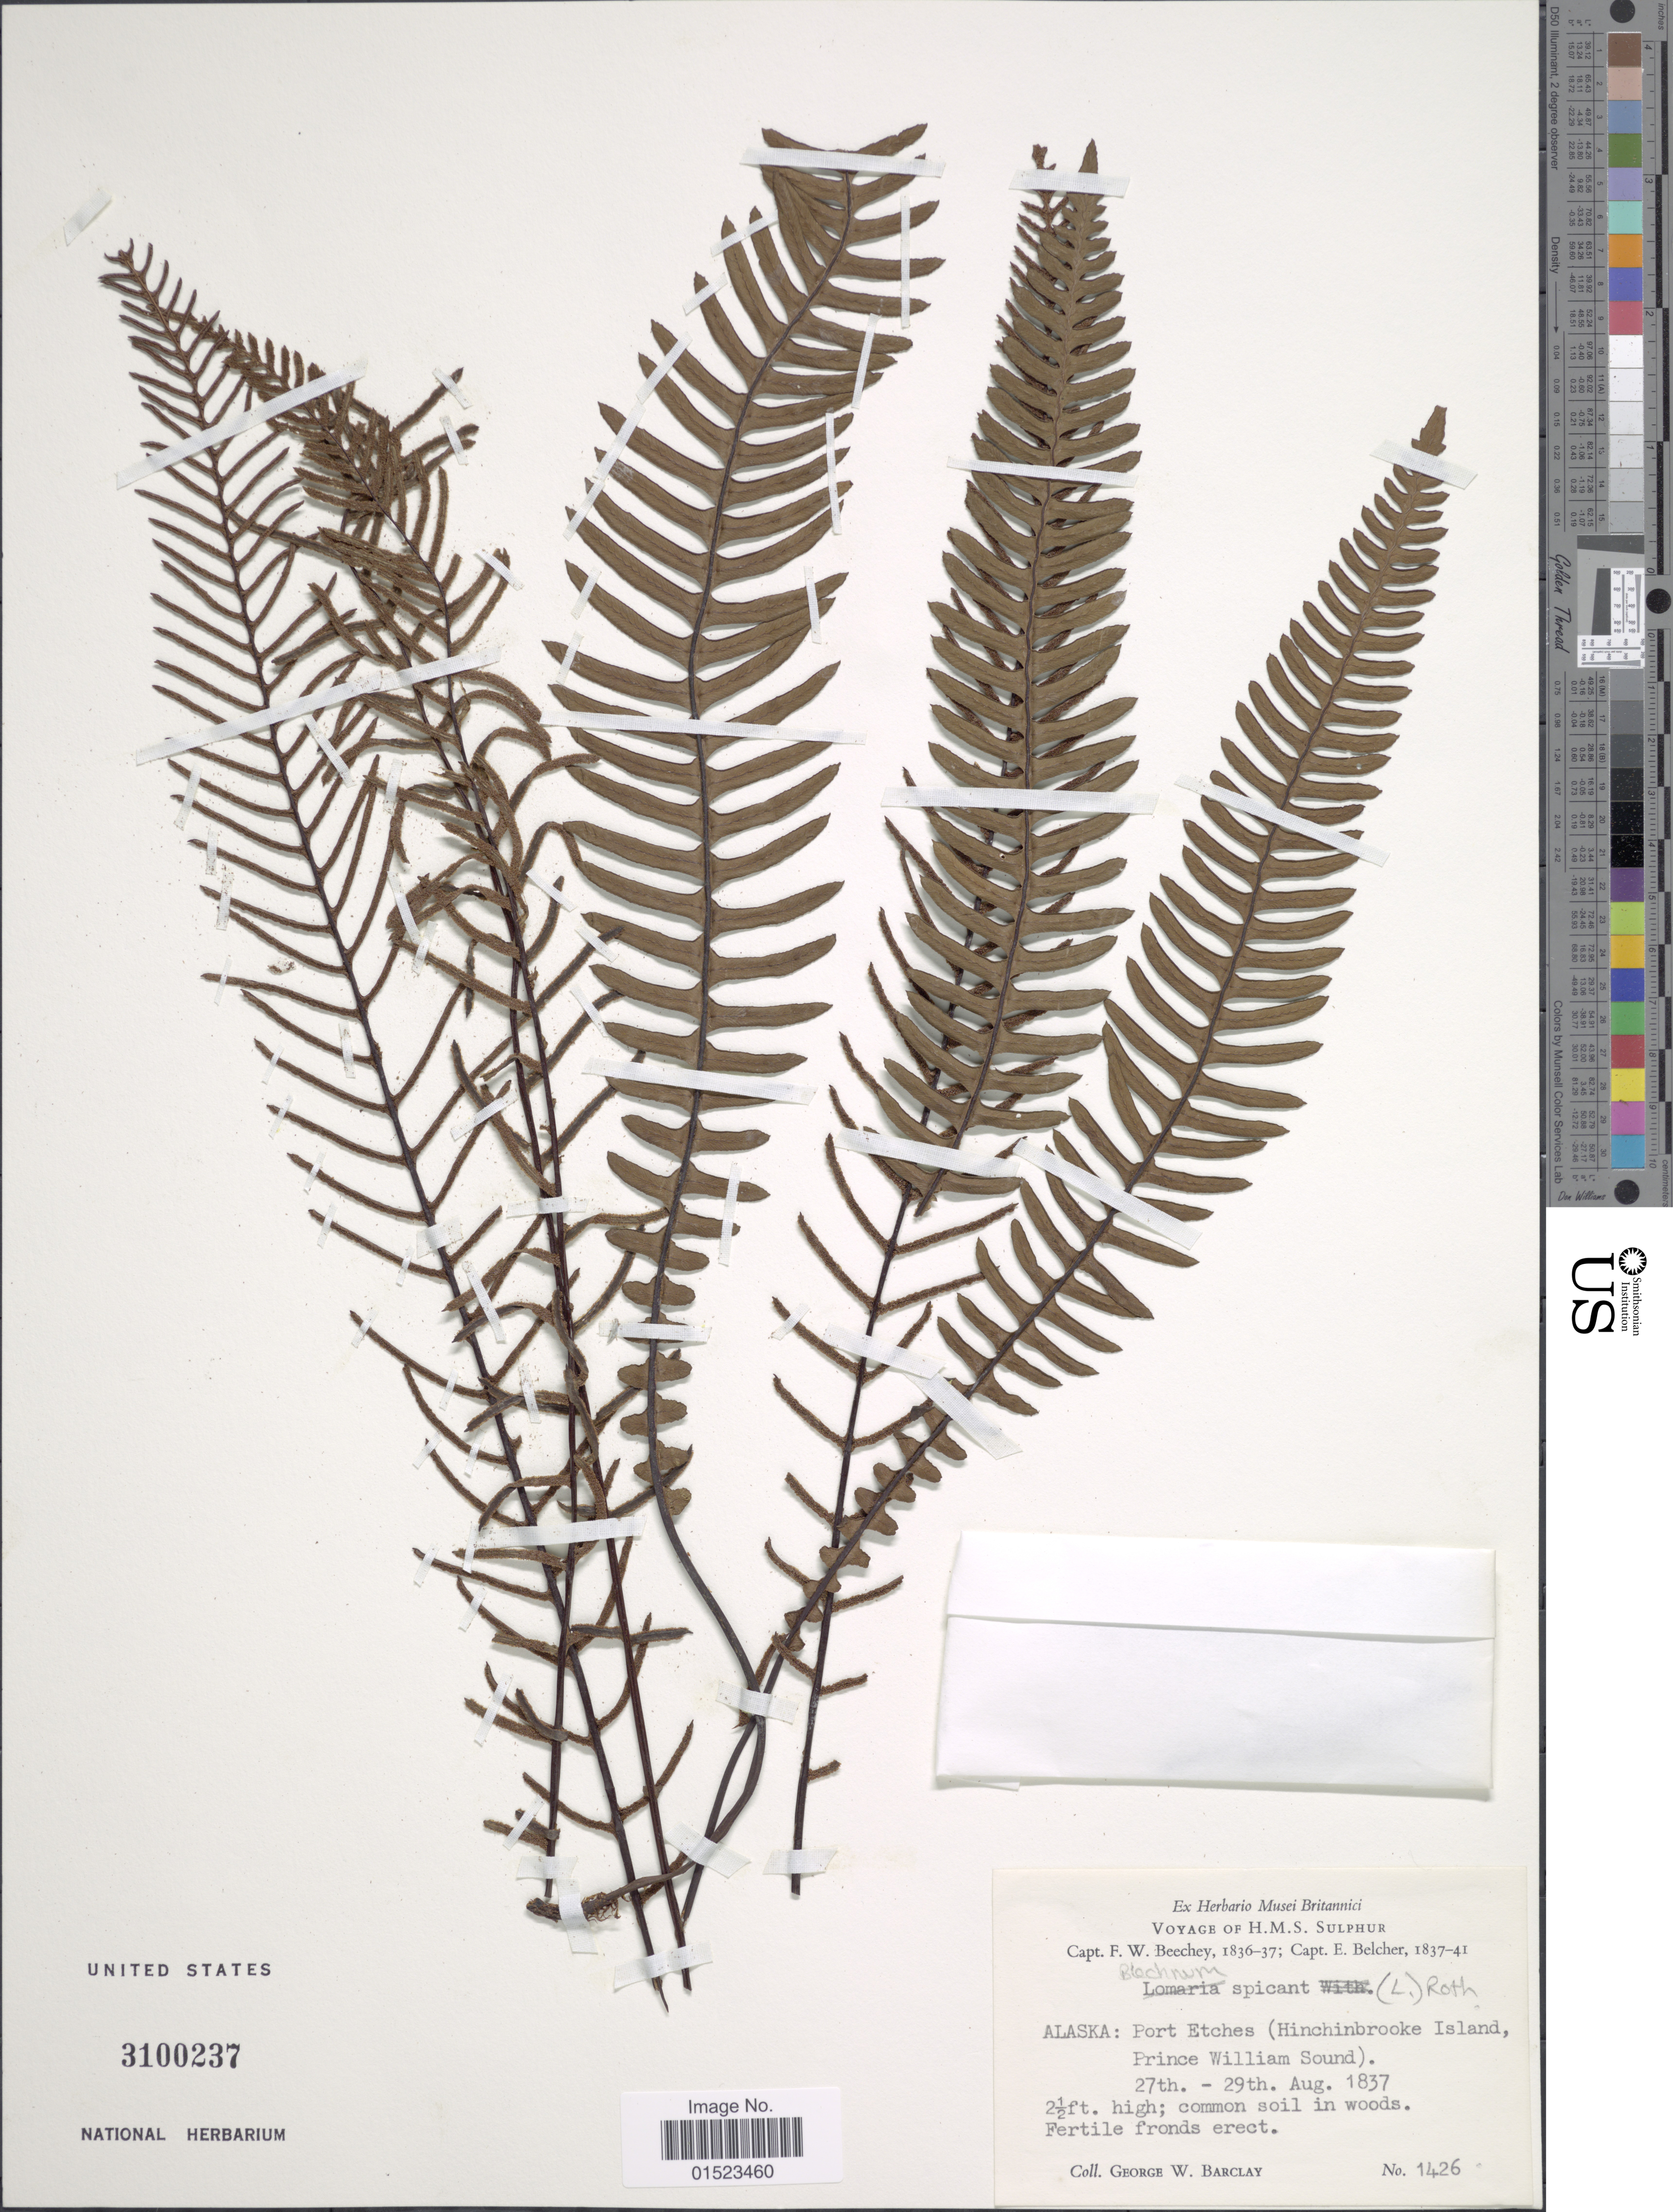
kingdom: Plantae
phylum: Tracheophyta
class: Polypodiopsida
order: Polypodiales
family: Blechnaceae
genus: Blechnum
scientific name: Blechnum spicant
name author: (L.) Sm.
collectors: G. W. Barclay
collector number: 1426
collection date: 1837-08-27/1837-08-29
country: United States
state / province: Alaska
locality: Port Etches (Hinchinbrooke Island, Prince William Sound)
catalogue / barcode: US 3100237